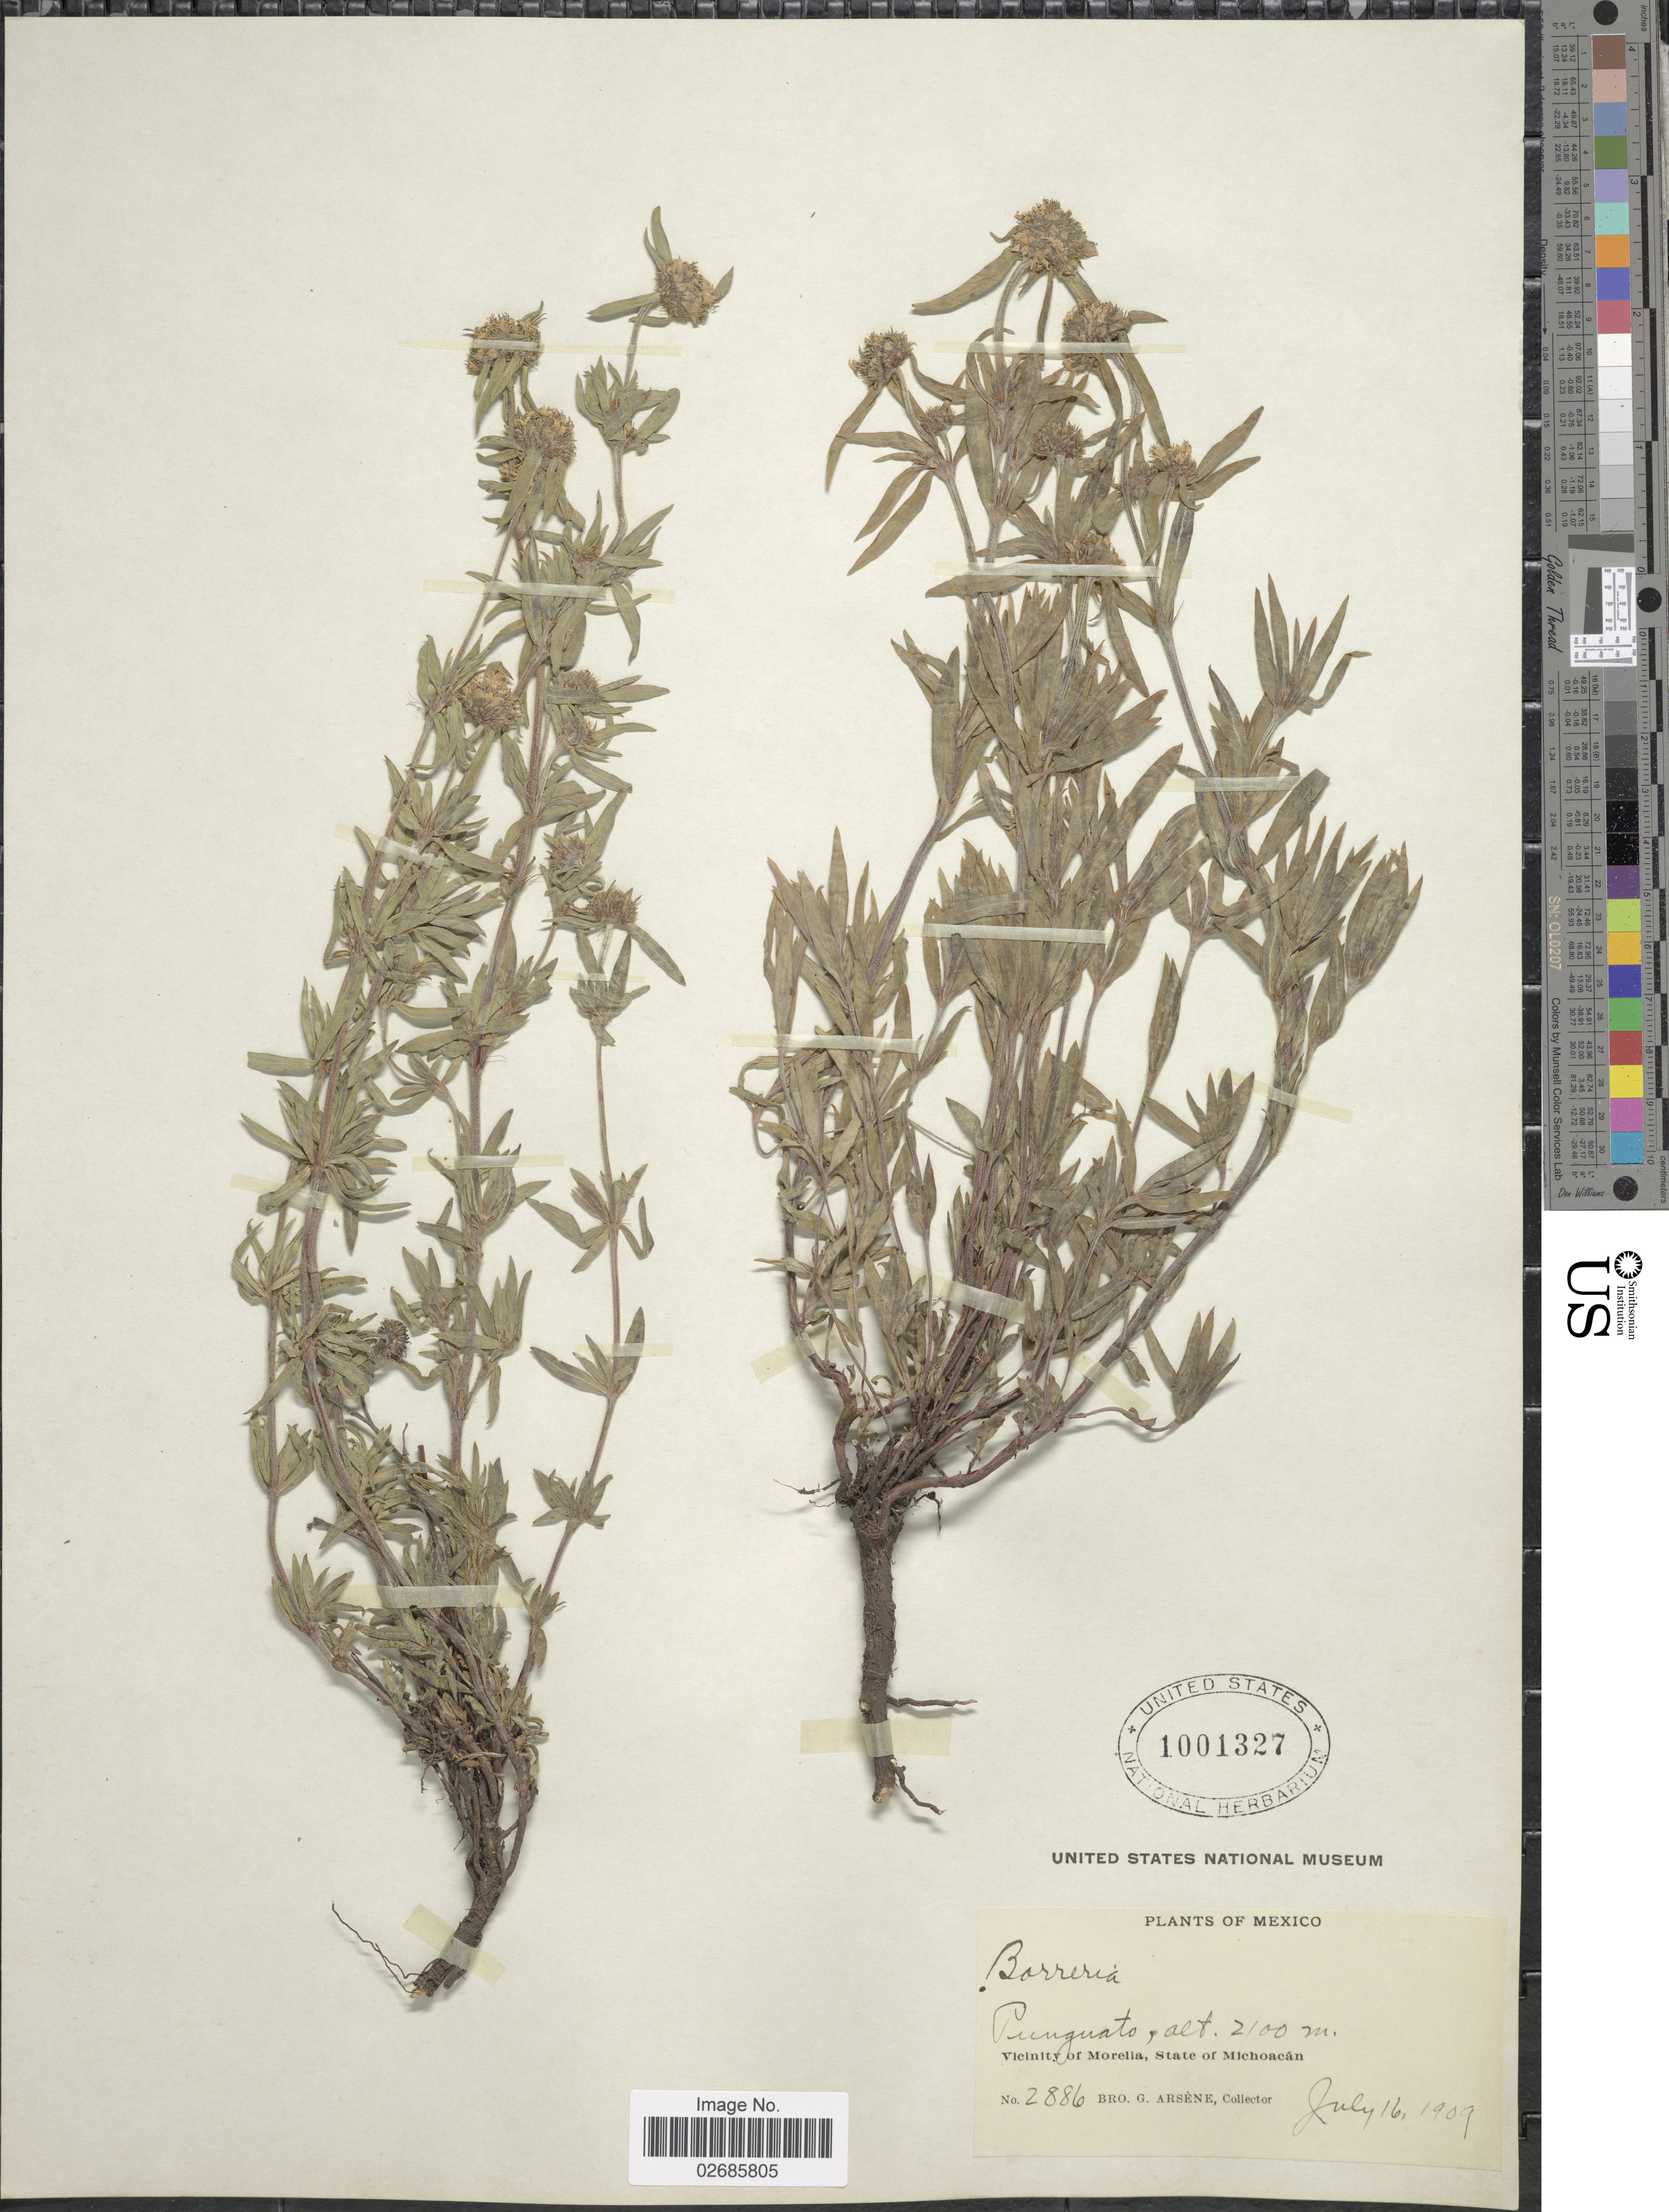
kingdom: Plantae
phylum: Tracheophyta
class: Magnoliopsida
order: Gentianales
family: Rubiaceae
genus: Borreria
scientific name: Borreria sp.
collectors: Bro. G. Arsène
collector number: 2886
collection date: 1909-07-16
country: Mexico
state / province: Michoacán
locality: Punguato, Vicinity of Morelia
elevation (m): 2100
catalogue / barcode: US 1001327